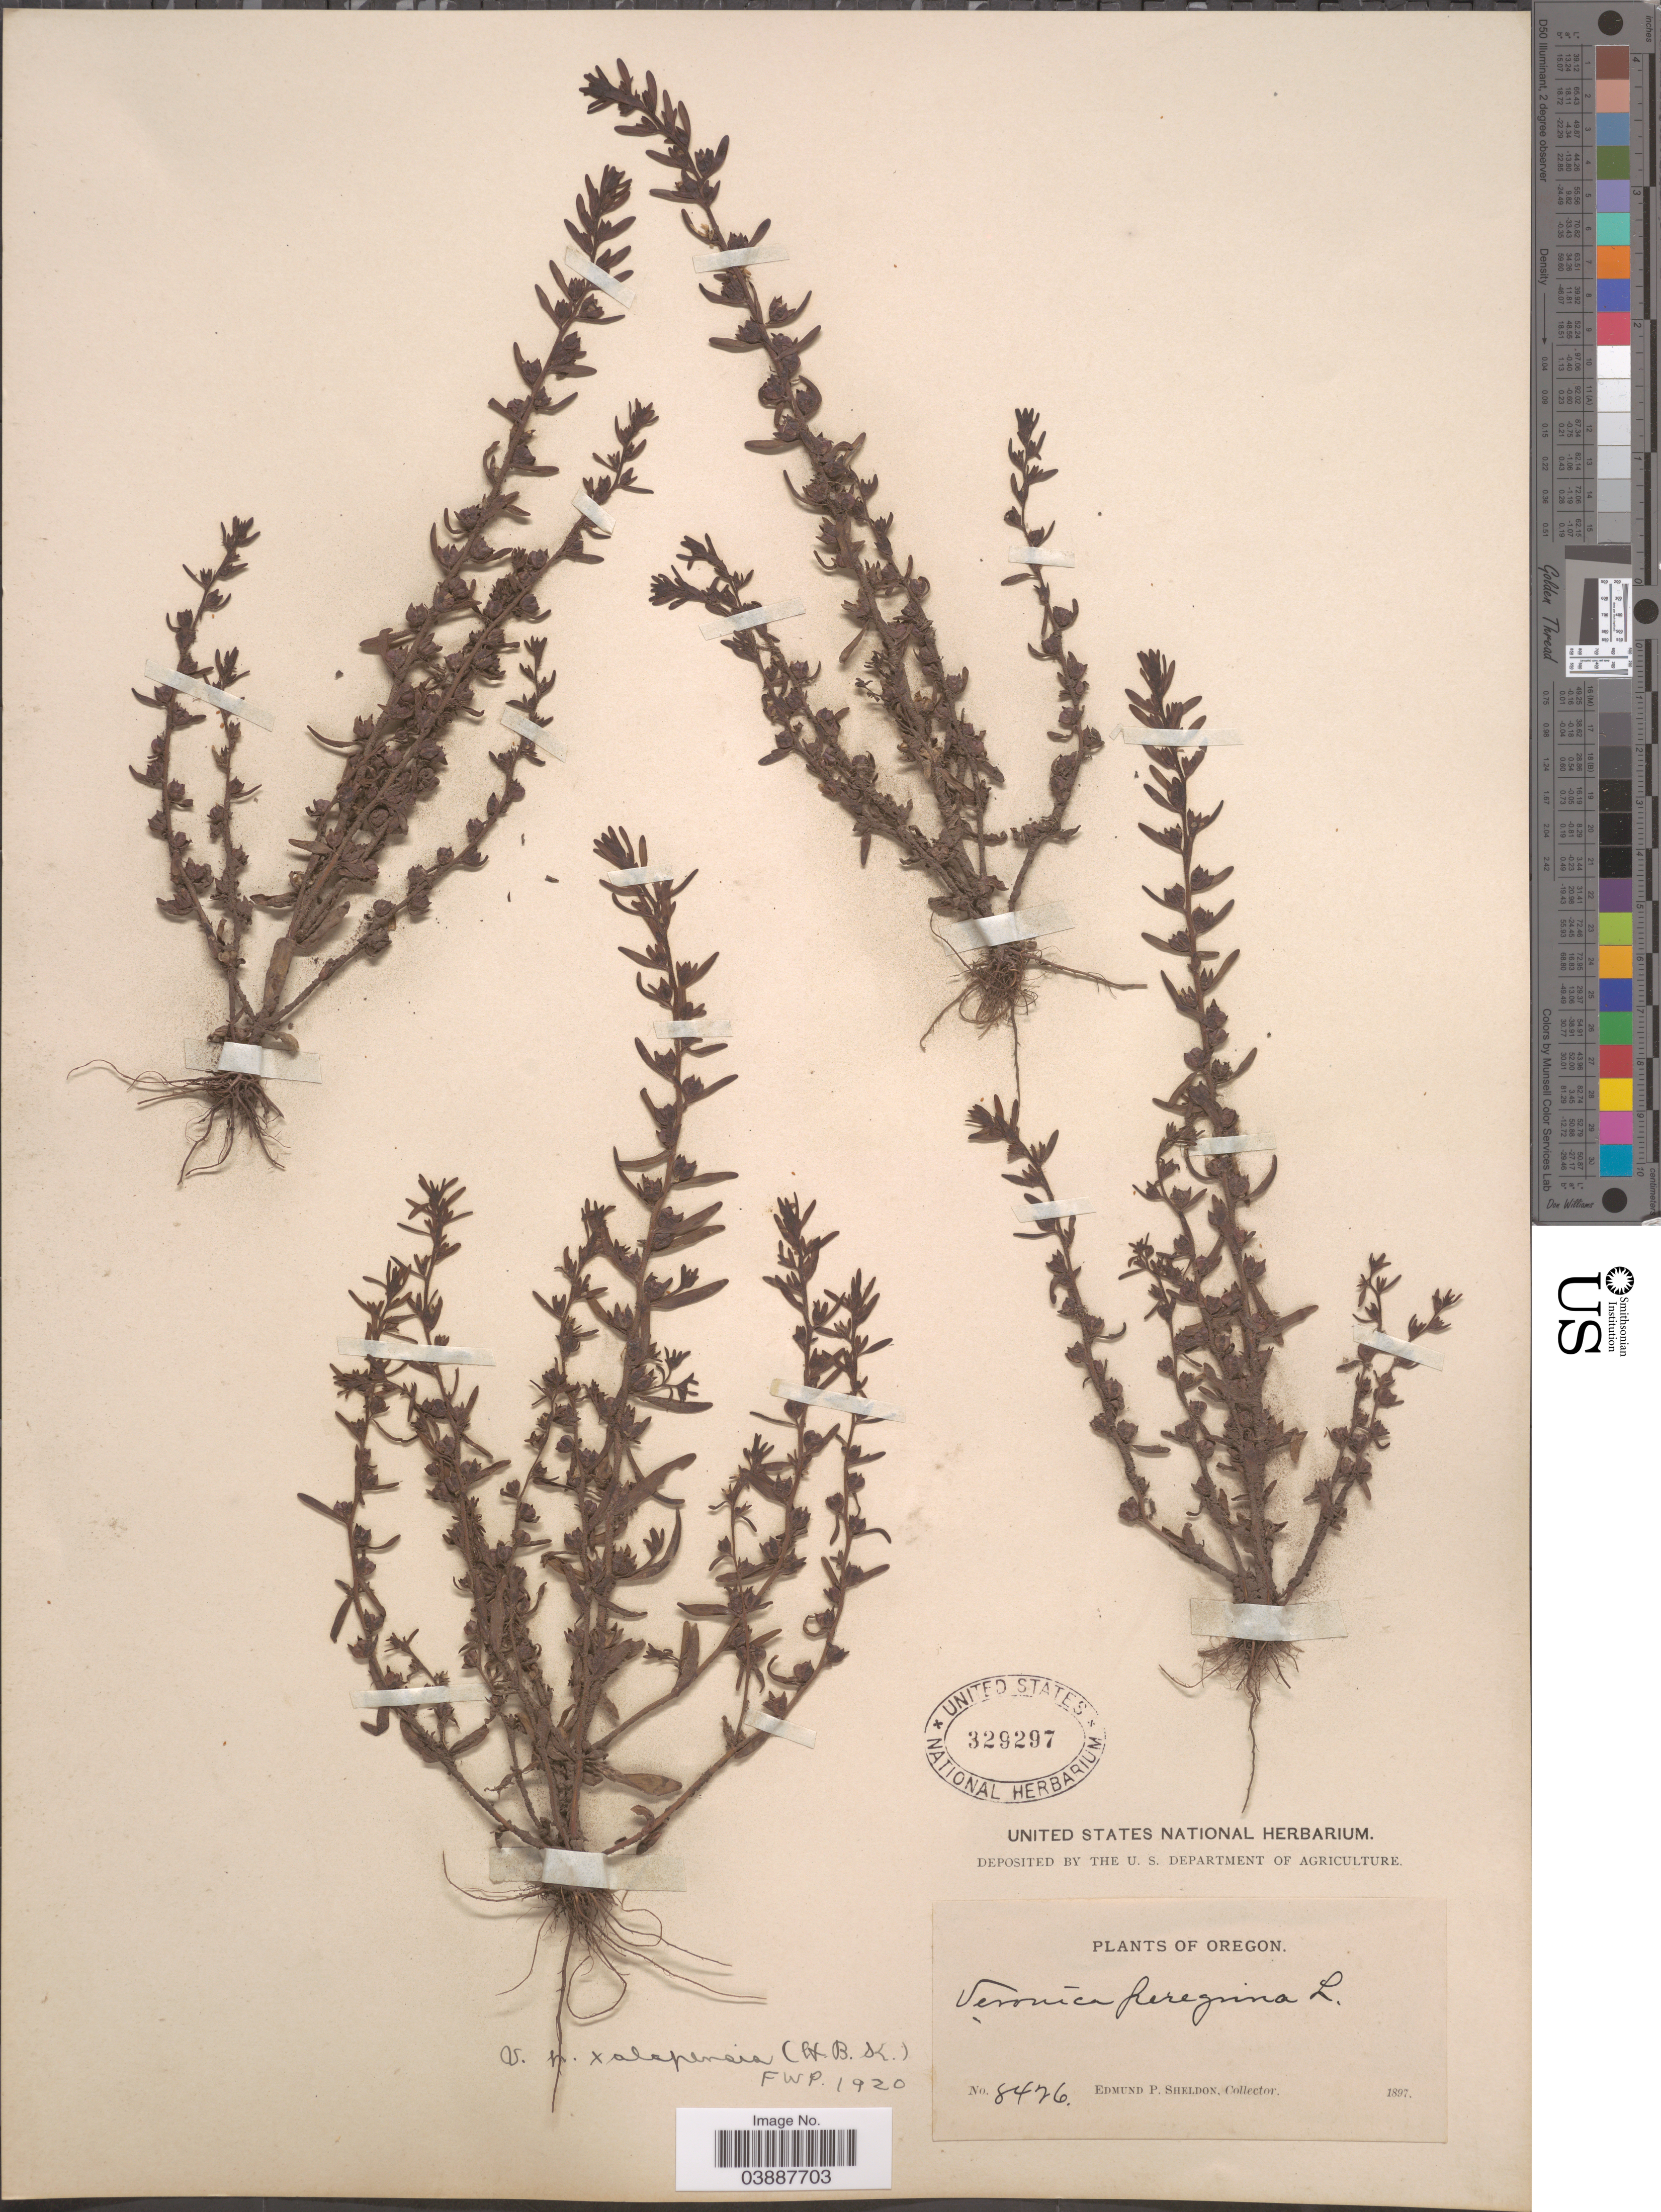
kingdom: Plantae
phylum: Tracheophyta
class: Magnoliopsida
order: Lamiales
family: Plantaginaceae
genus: Veronica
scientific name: Veronica peregrina var. xalapensis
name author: Kunth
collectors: E. P. Sheldon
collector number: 8426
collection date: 1897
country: United States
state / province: Oregon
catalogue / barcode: US 329297